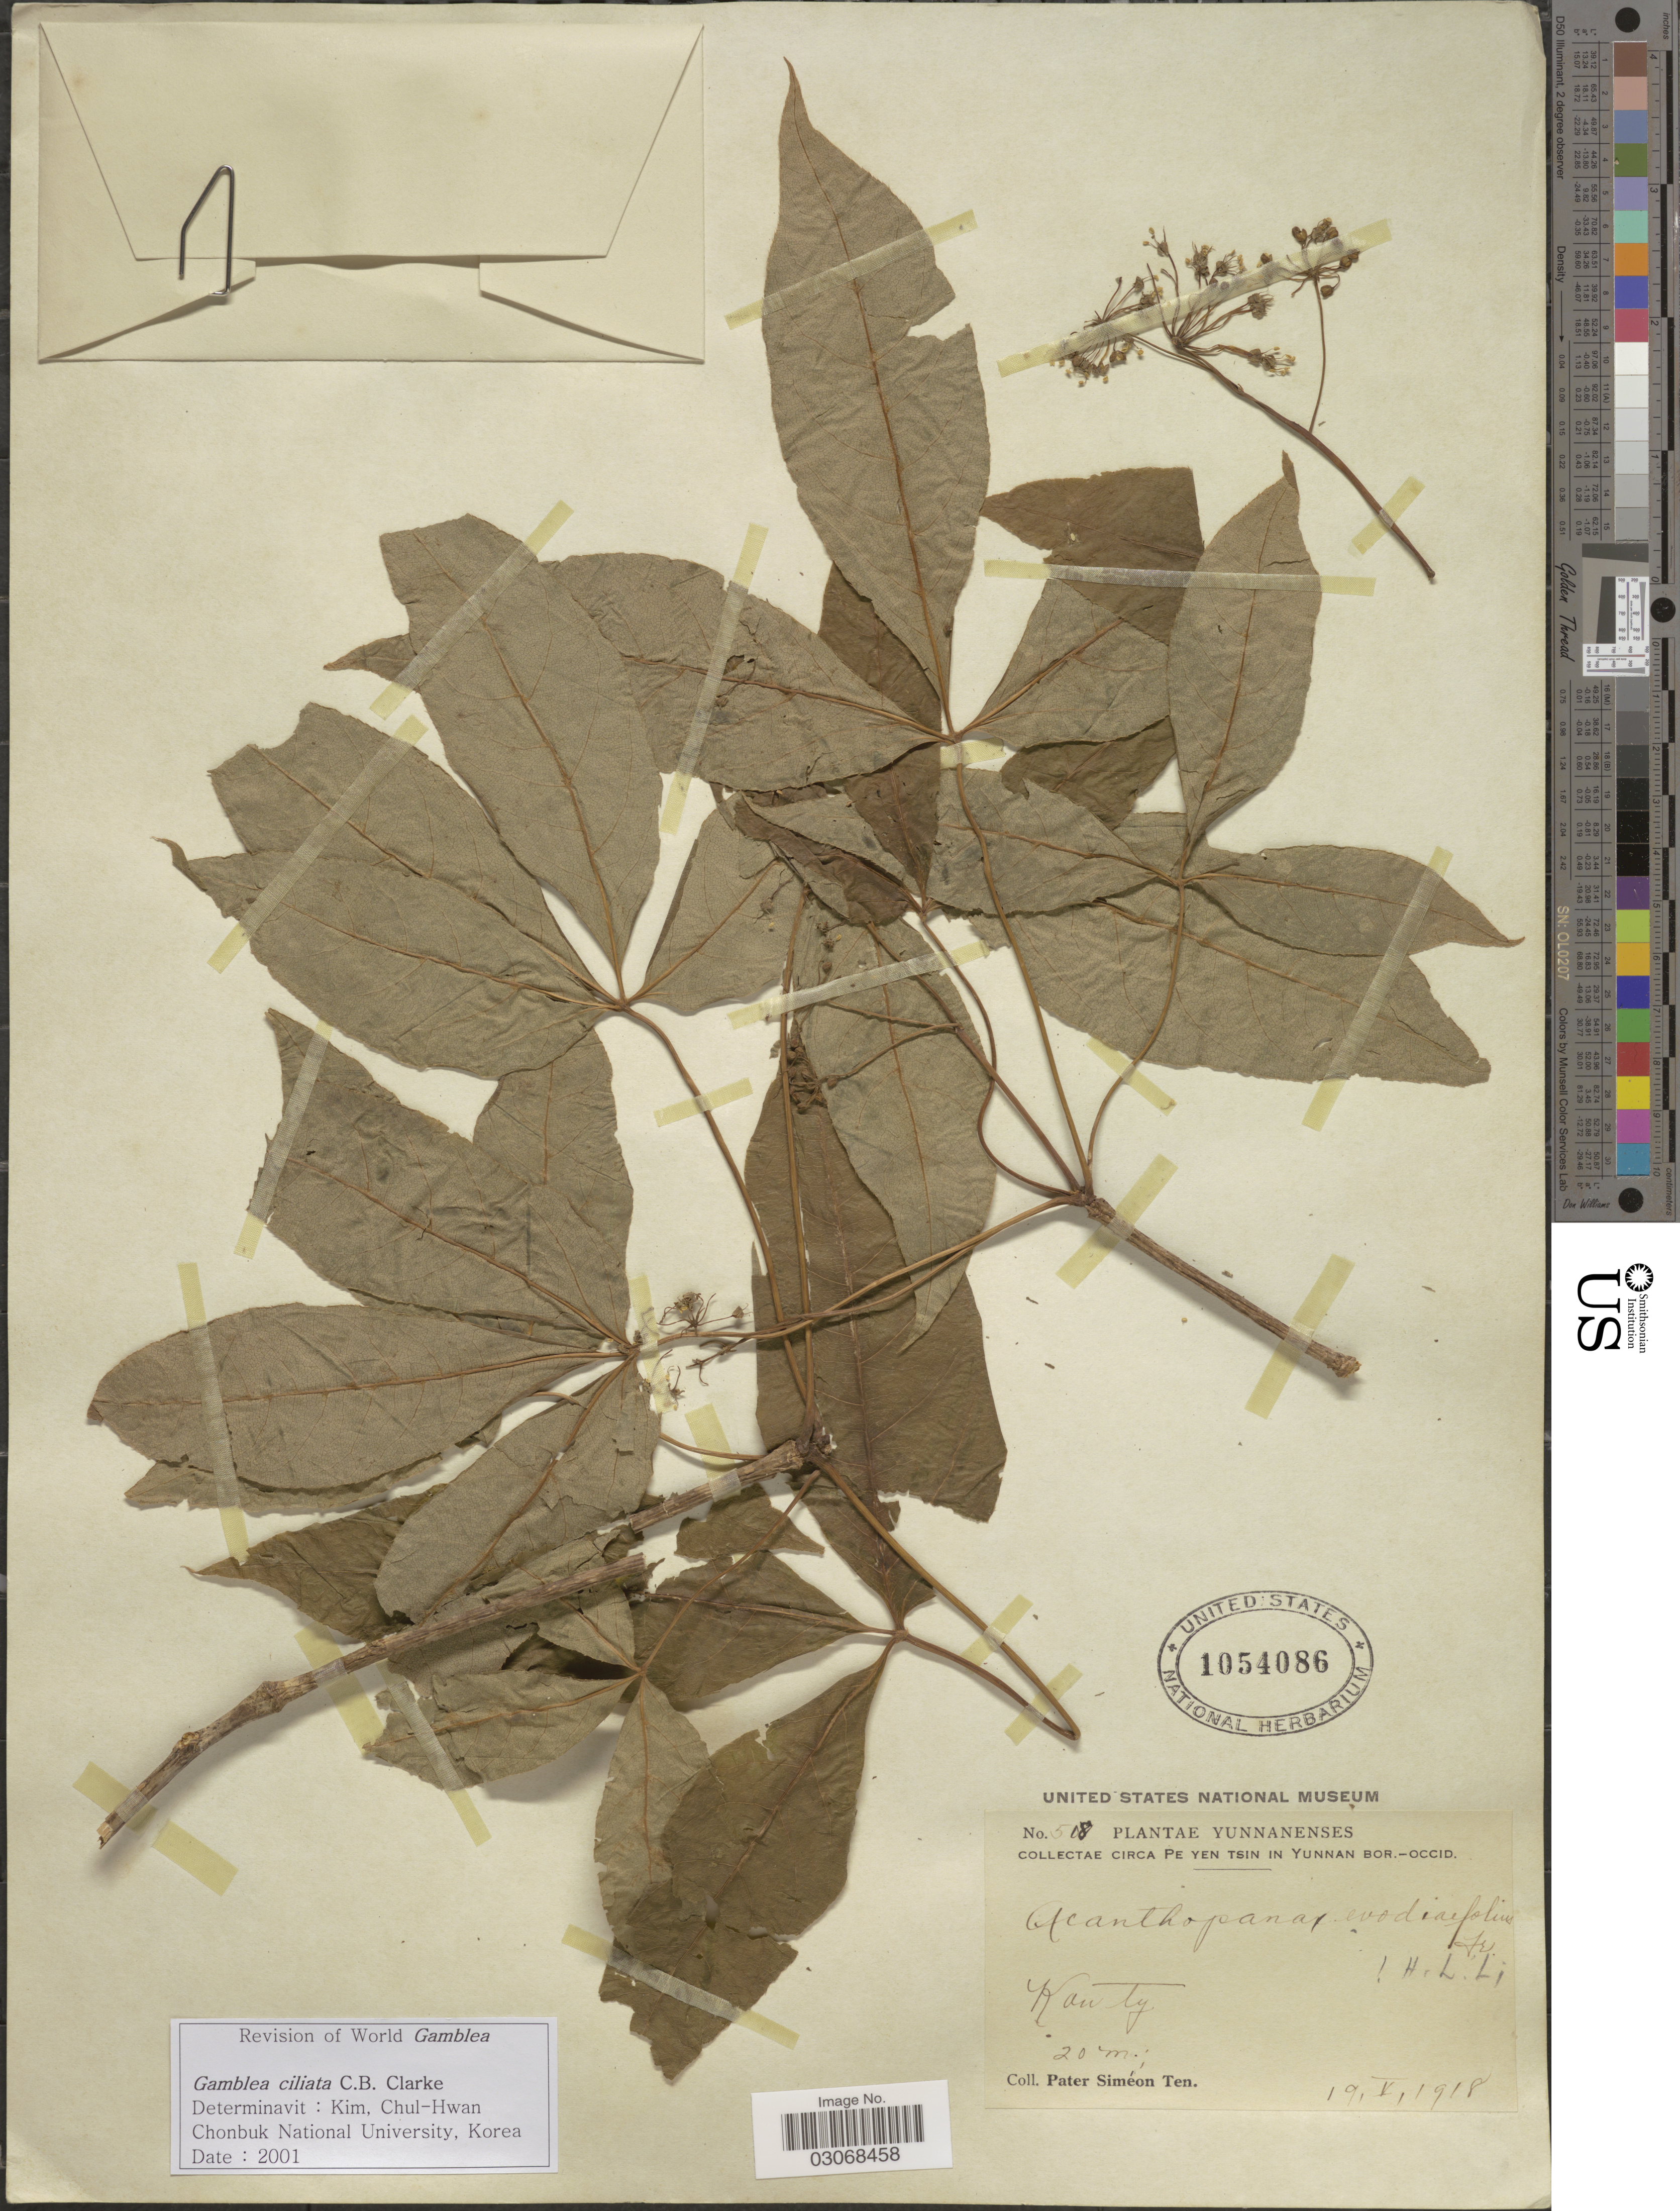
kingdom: Plantae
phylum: Tracheophyta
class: Magnoliopsida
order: Apiales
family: Araliaceae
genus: Gamblea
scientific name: Gamblea ciliata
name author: C.B. Clarke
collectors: P. S. Ten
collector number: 508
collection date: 1918-05-19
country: China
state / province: Yunnan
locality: Circa Pe Yen Tsin in Yunnan Bor.-Occid., Kon Ty.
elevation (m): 20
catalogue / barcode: US 1054086